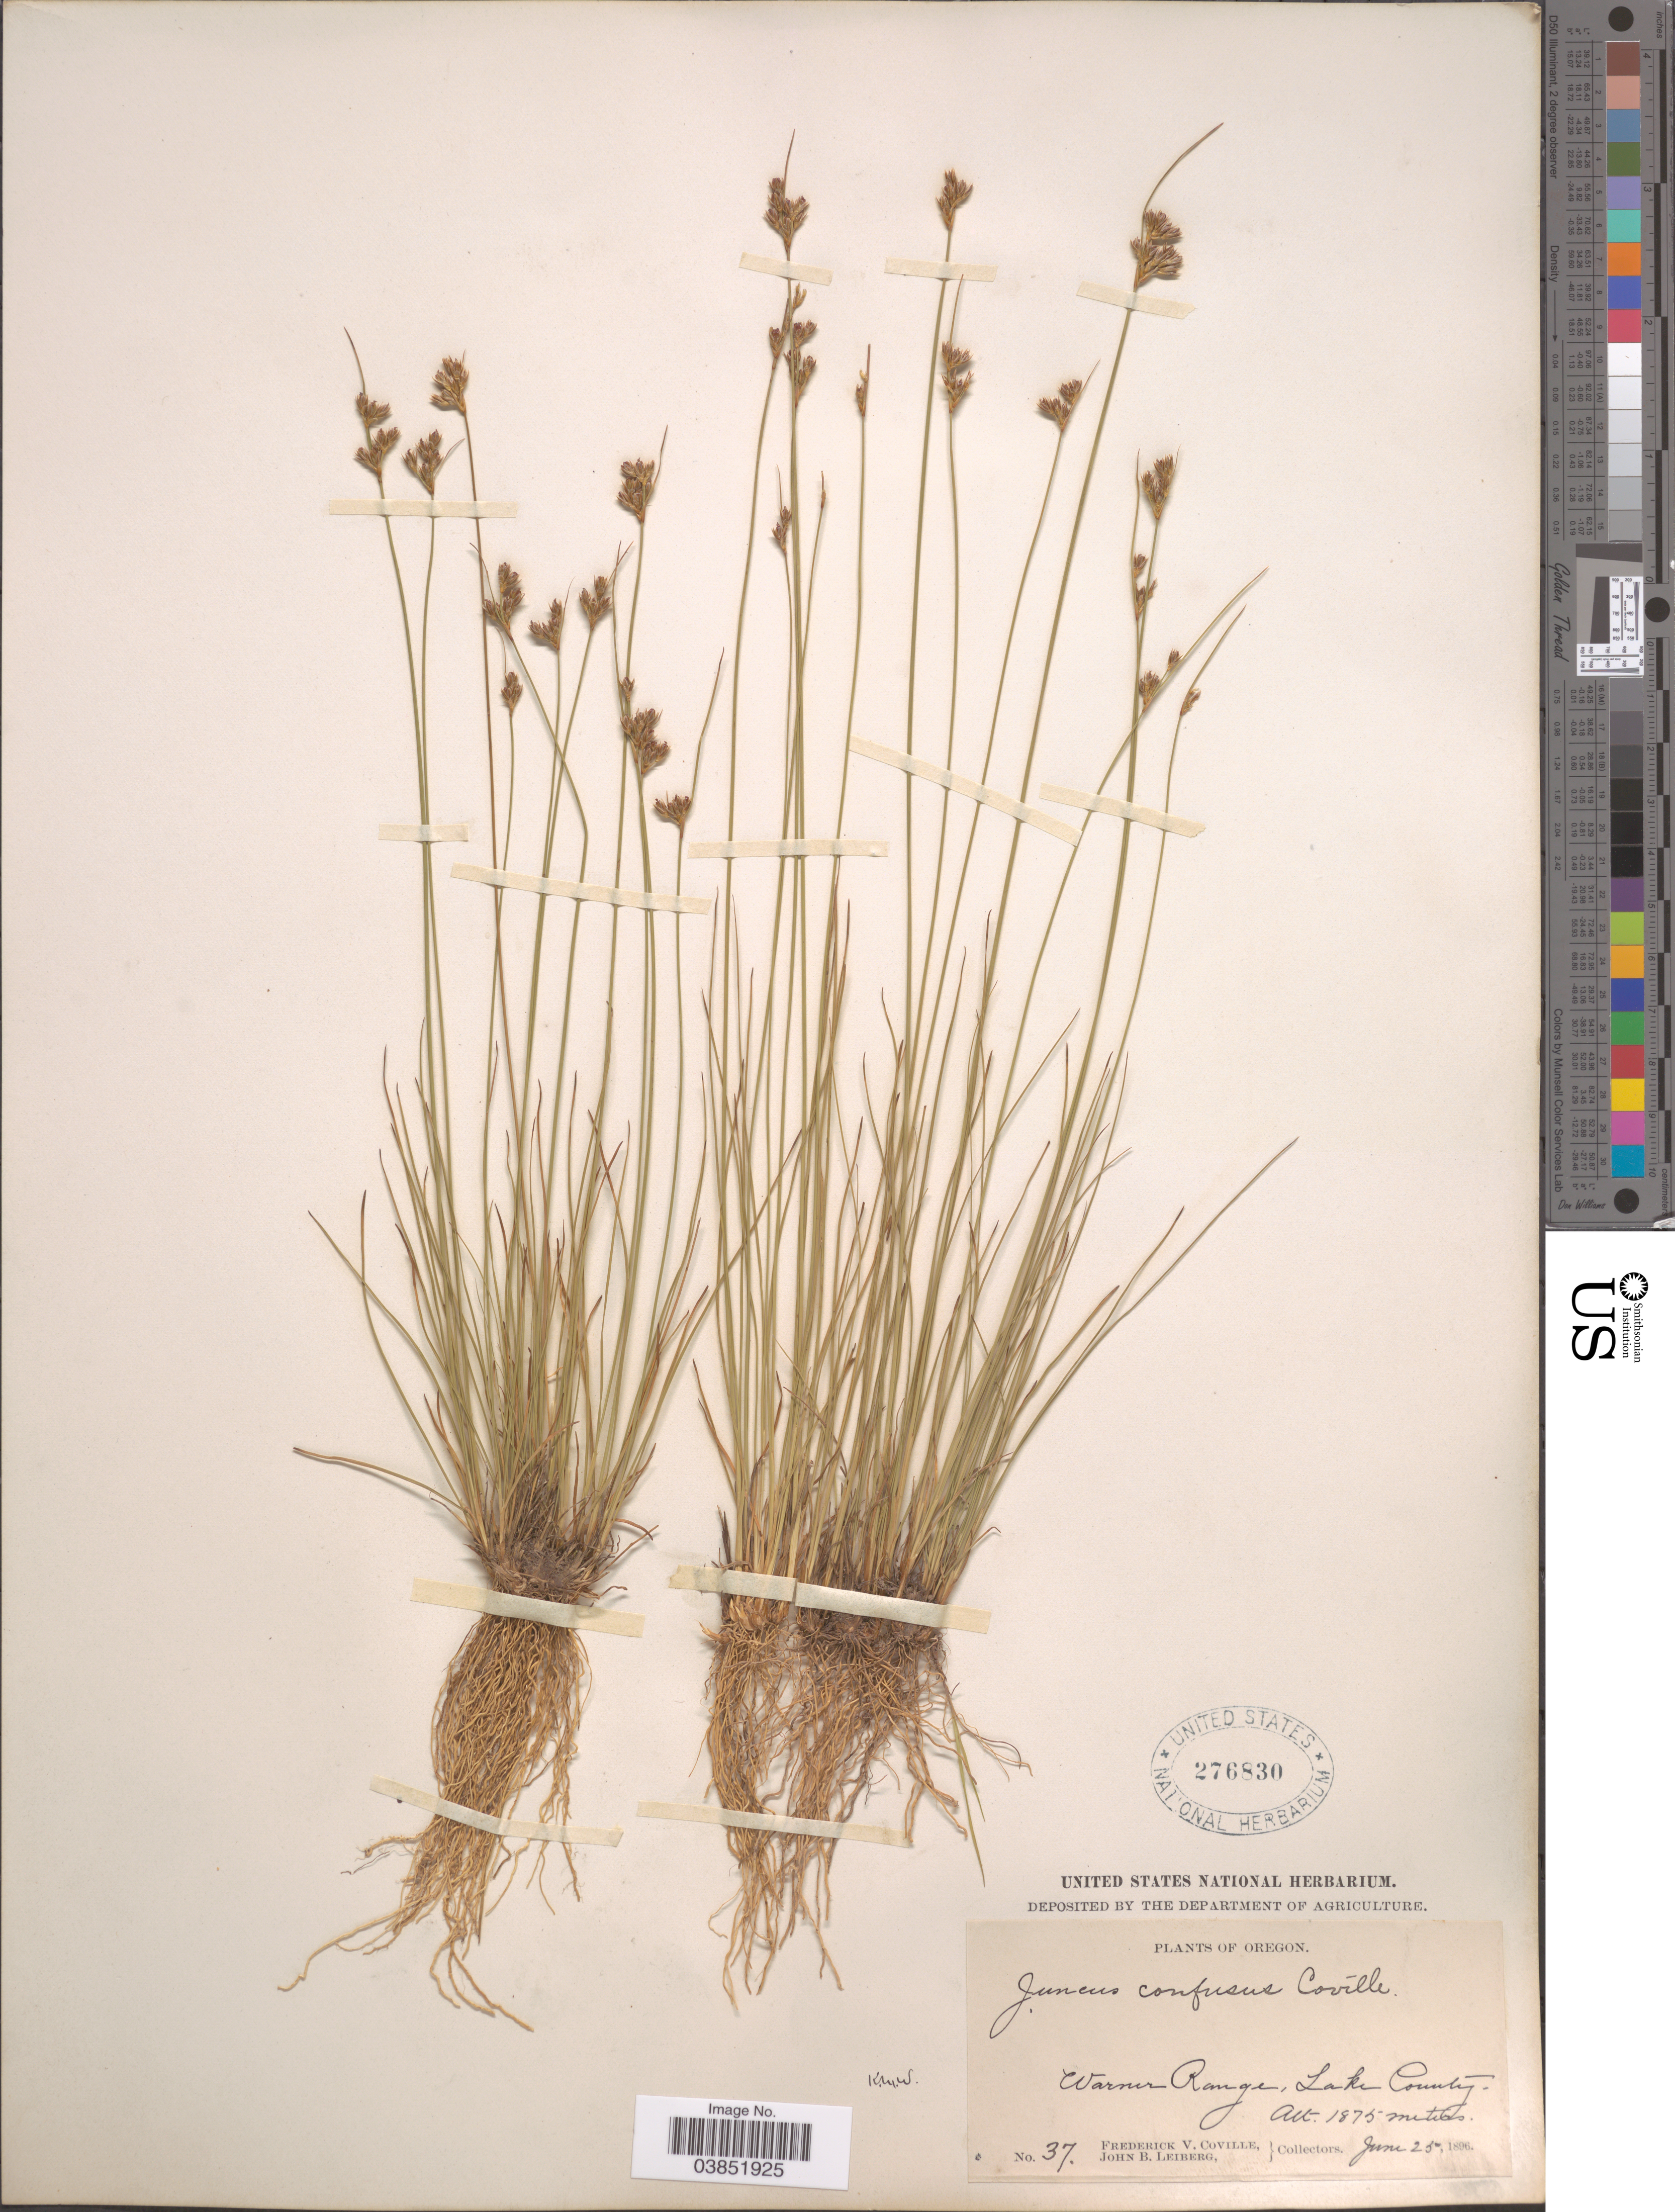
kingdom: Plantae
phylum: Tracheophyta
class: Liliopsida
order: Poales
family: Juncaceae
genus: Juncus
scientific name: Juncus confusus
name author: Coville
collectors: F. V. Coville & J. B. Leiberg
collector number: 37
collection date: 1896-06-25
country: United States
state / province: Oregon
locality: Warner Range, Lake County.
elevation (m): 1875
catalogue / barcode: US 276830